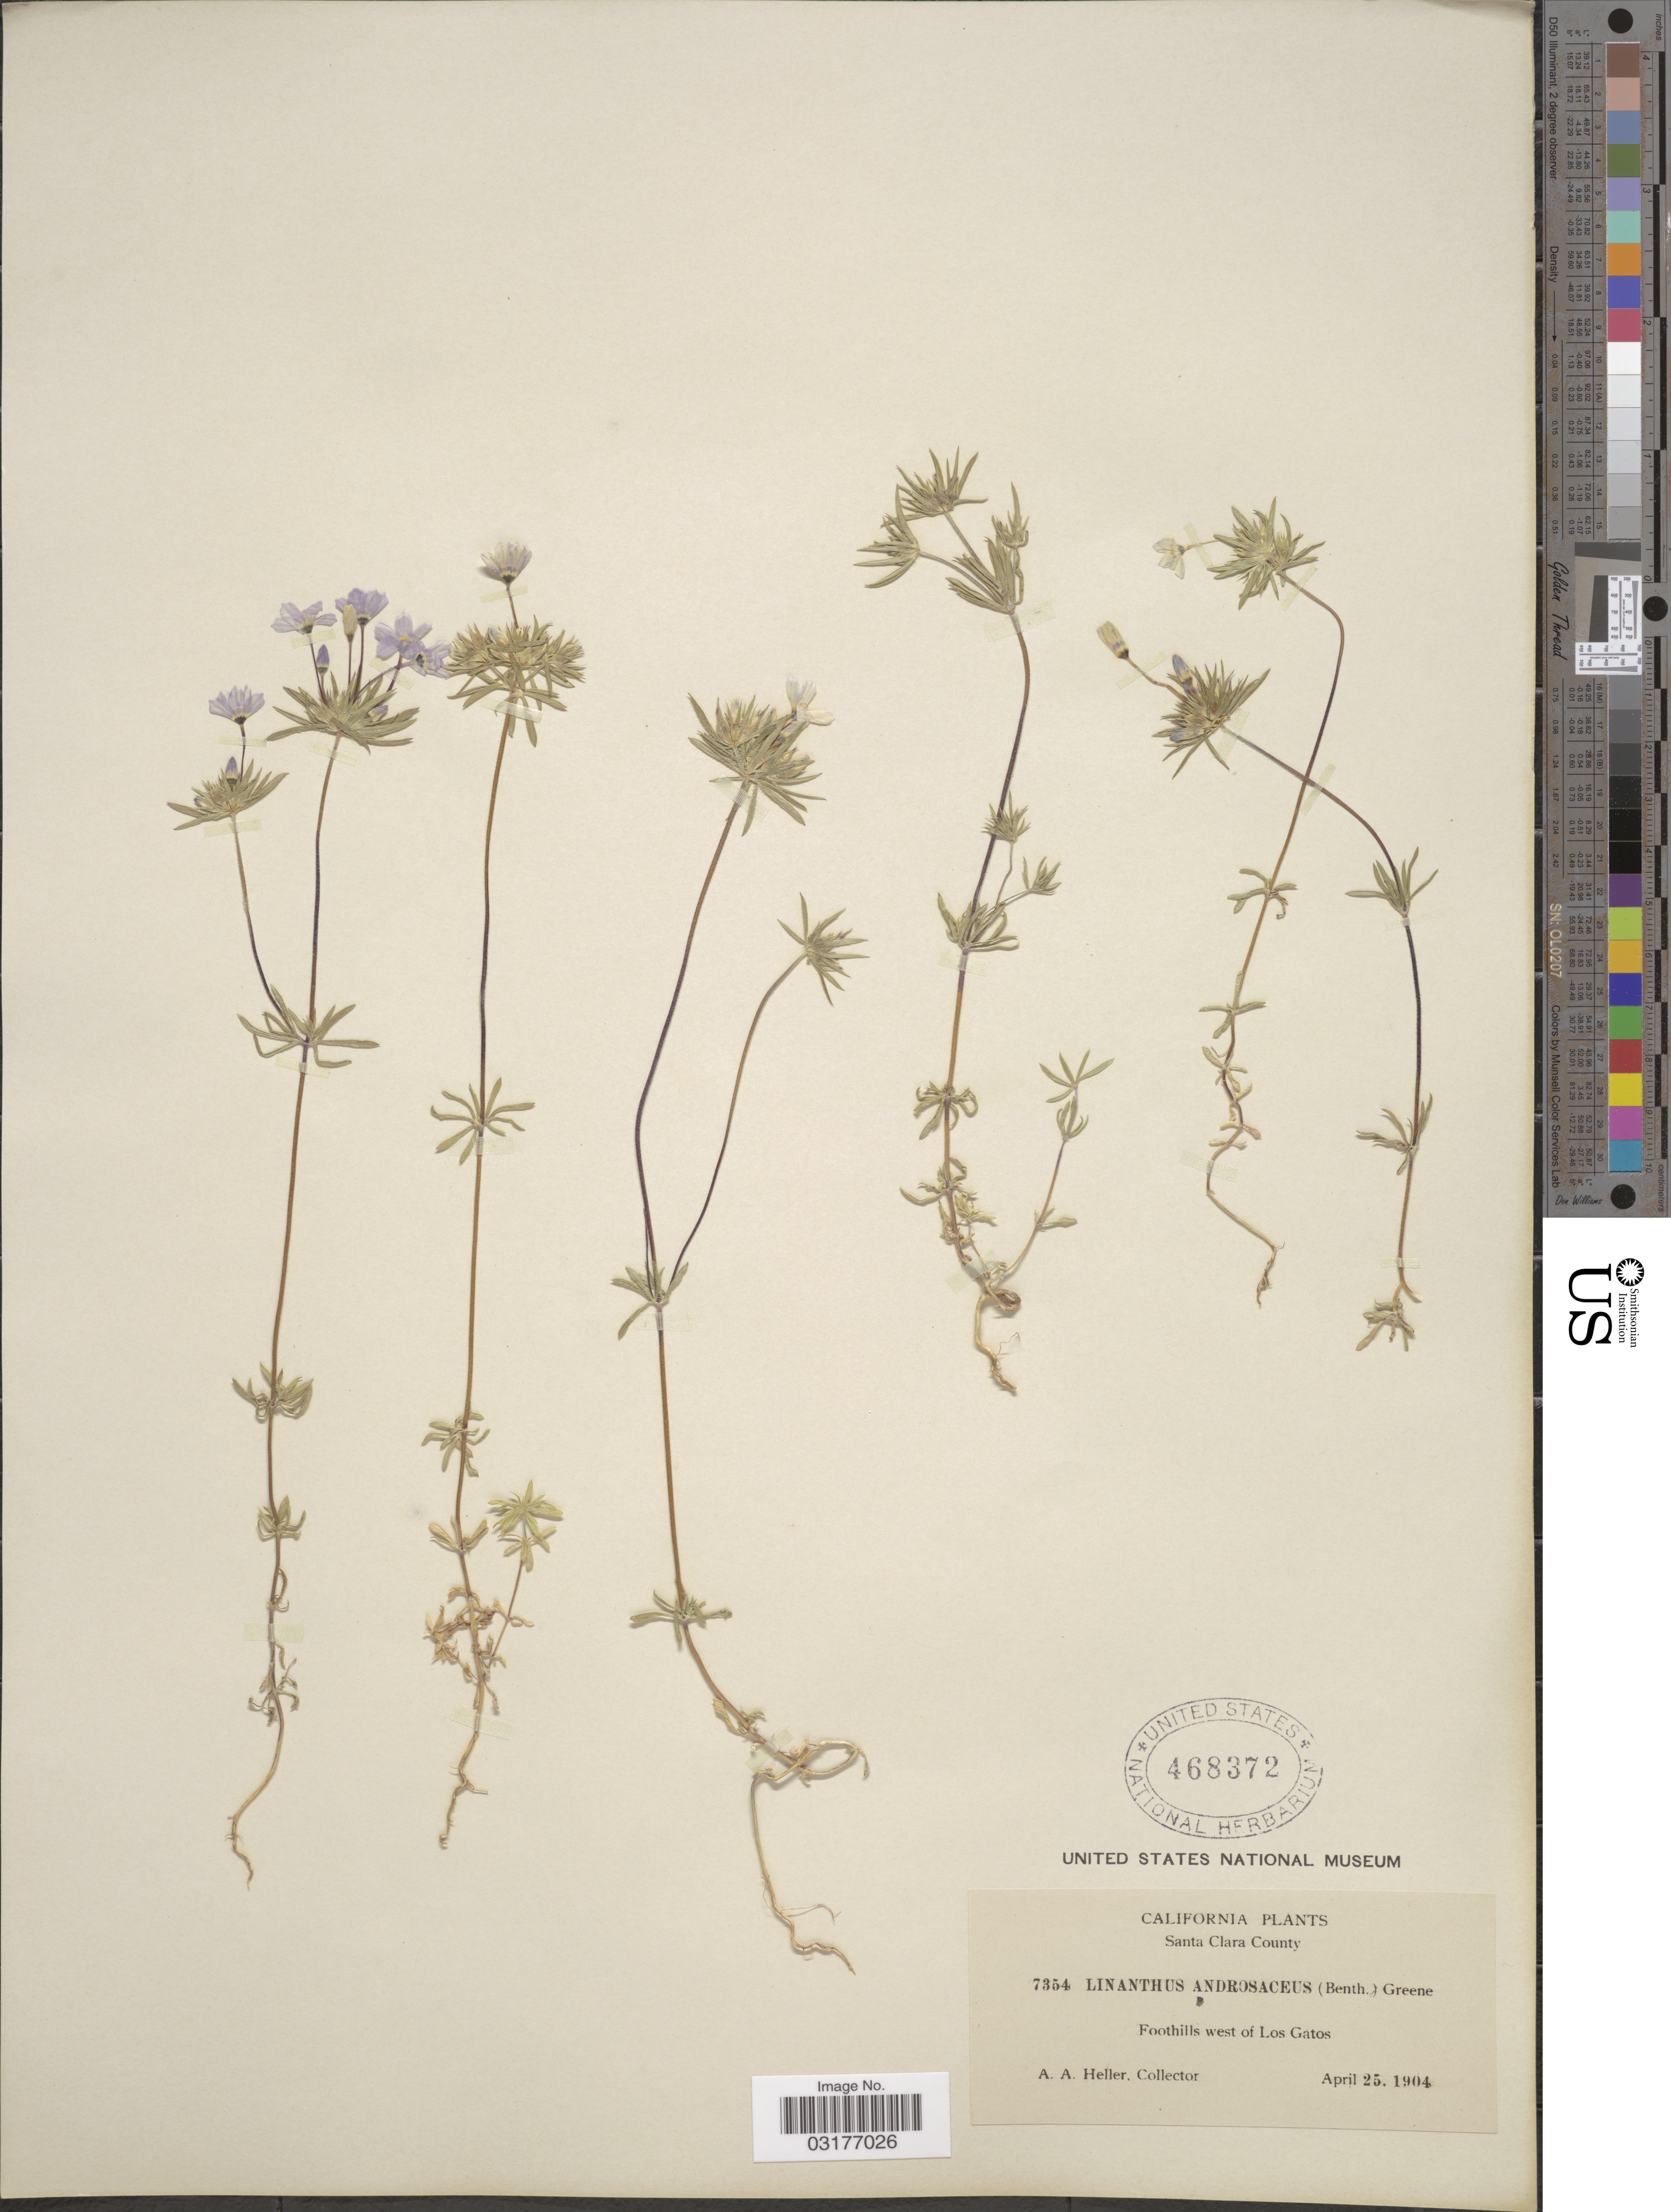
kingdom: Plantae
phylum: Tracheophyta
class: Magnoliopsida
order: Ericales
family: Polemoniaceae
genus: Leptosiphon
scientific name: Leptosiphon androsaceus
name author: Benth.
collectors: A. A. Heller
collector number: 7354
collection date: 1904-04-25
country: United States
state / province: California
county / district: Santa Clara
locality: Santa Clara County. Foothills west of Los Gatos.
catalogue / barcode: US 468372